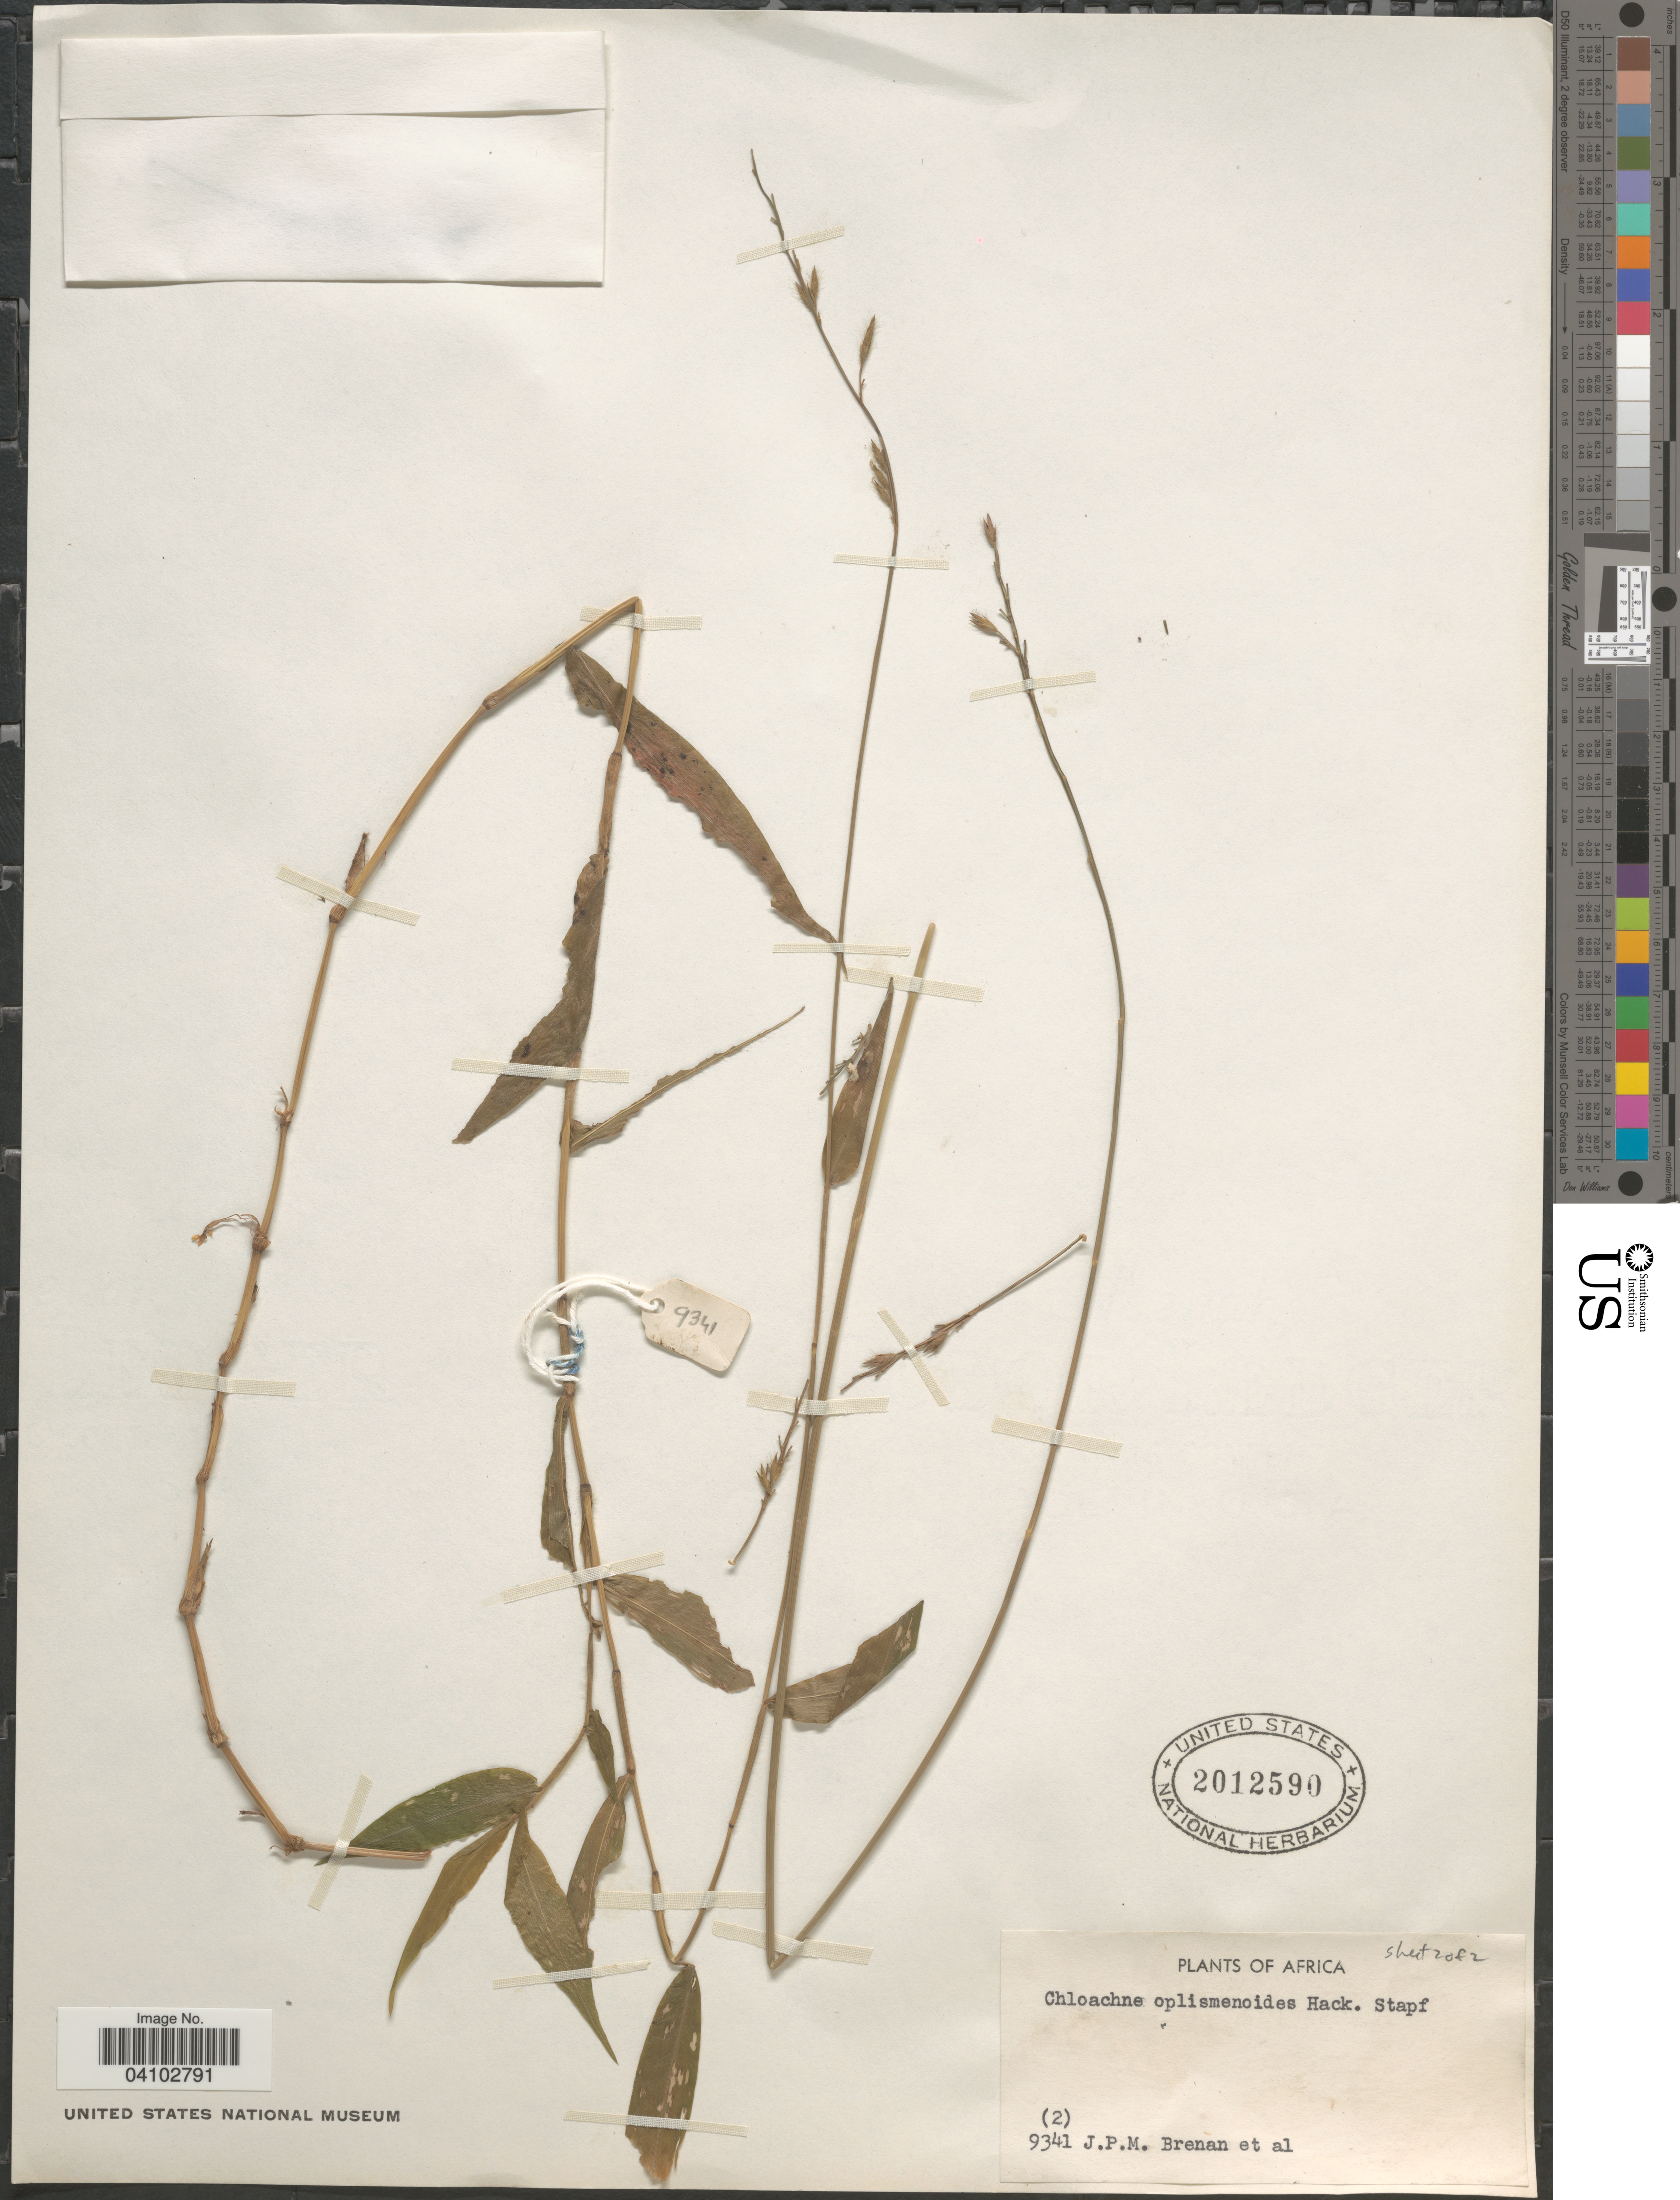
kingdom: Plantae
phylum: Tracheophyta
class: Liliopsida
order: Poales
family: Poaceae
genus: Poecilostachys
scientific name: Poecilostachys oplismenoides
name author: (Hack.) Clayton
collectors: J. Brenan & et al.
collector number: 9341(2)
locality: Africa.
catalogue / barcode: US 2012590